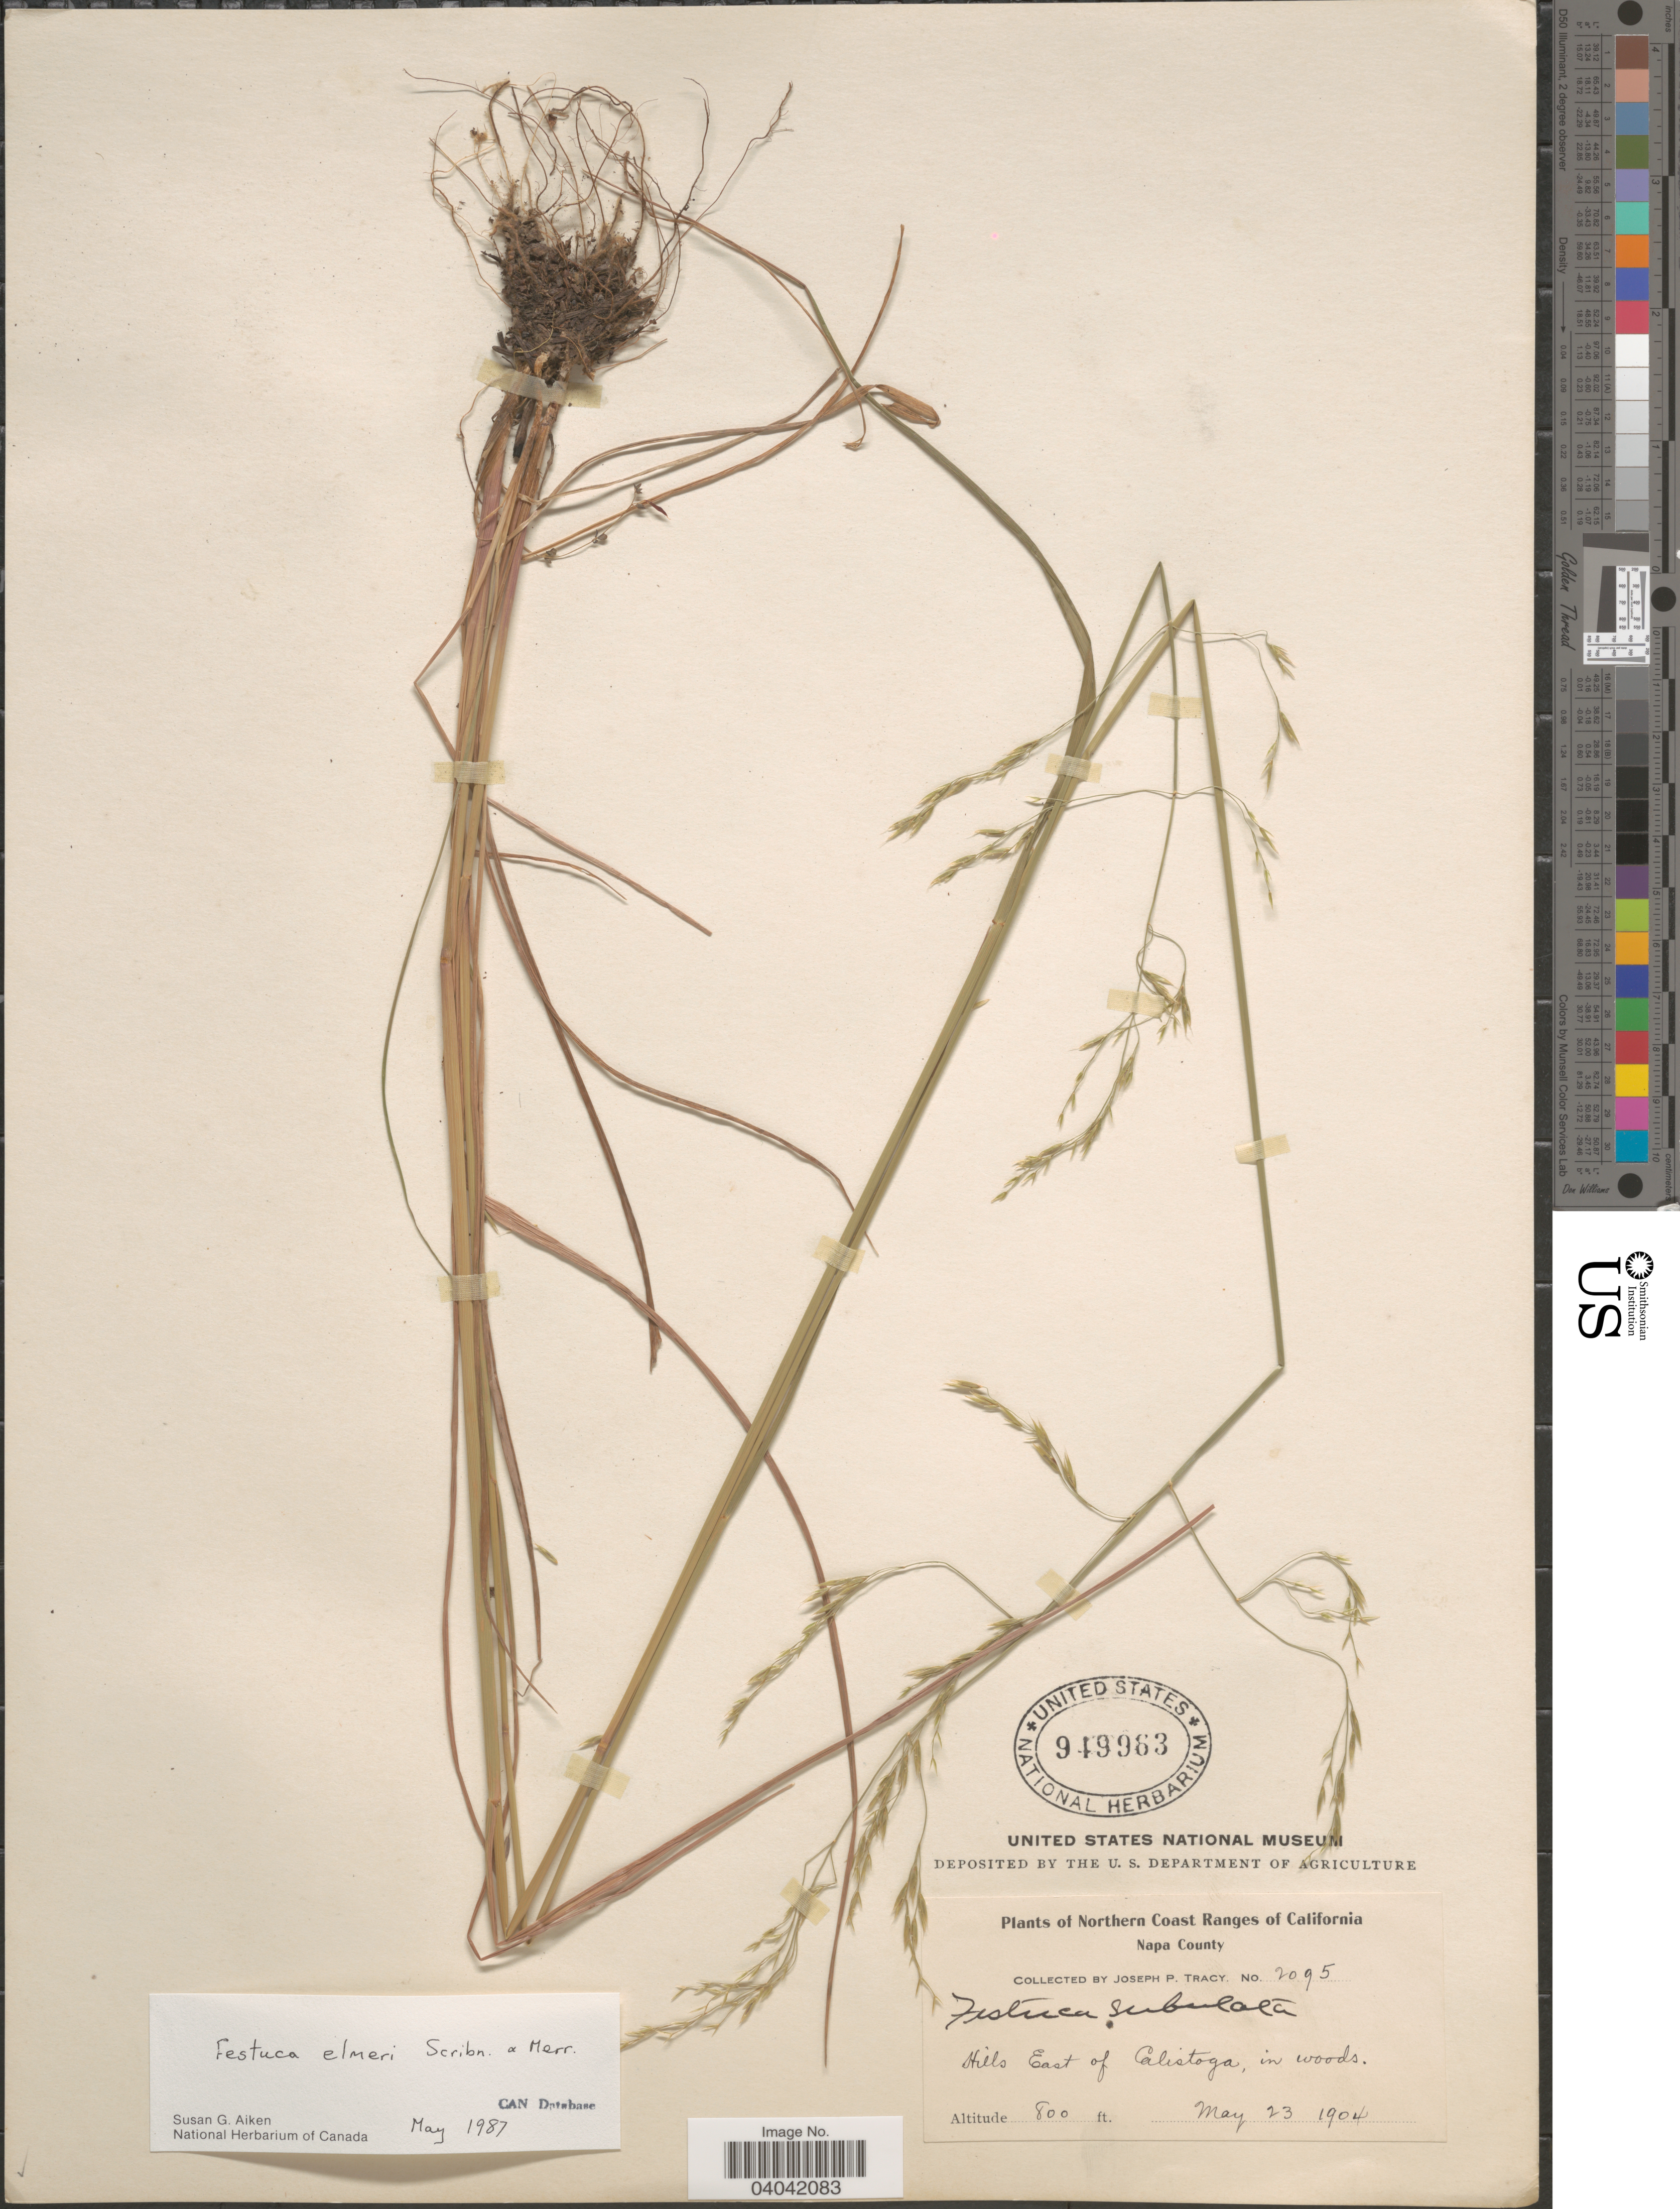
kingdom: Plantae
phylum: Tracheophyta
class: Liliopsida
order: Poales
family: Poaceae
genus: Festuca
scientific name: Festuca elmeri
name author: Scribn. & Merr.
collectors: J. Tracy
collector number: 2095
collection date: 1904-05-23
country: United States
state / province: California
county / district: Napa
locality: Northern Coast Ranges of California. Napa County. Hills East of Calistoga, in woods.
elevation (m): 244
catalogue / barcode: US 949963